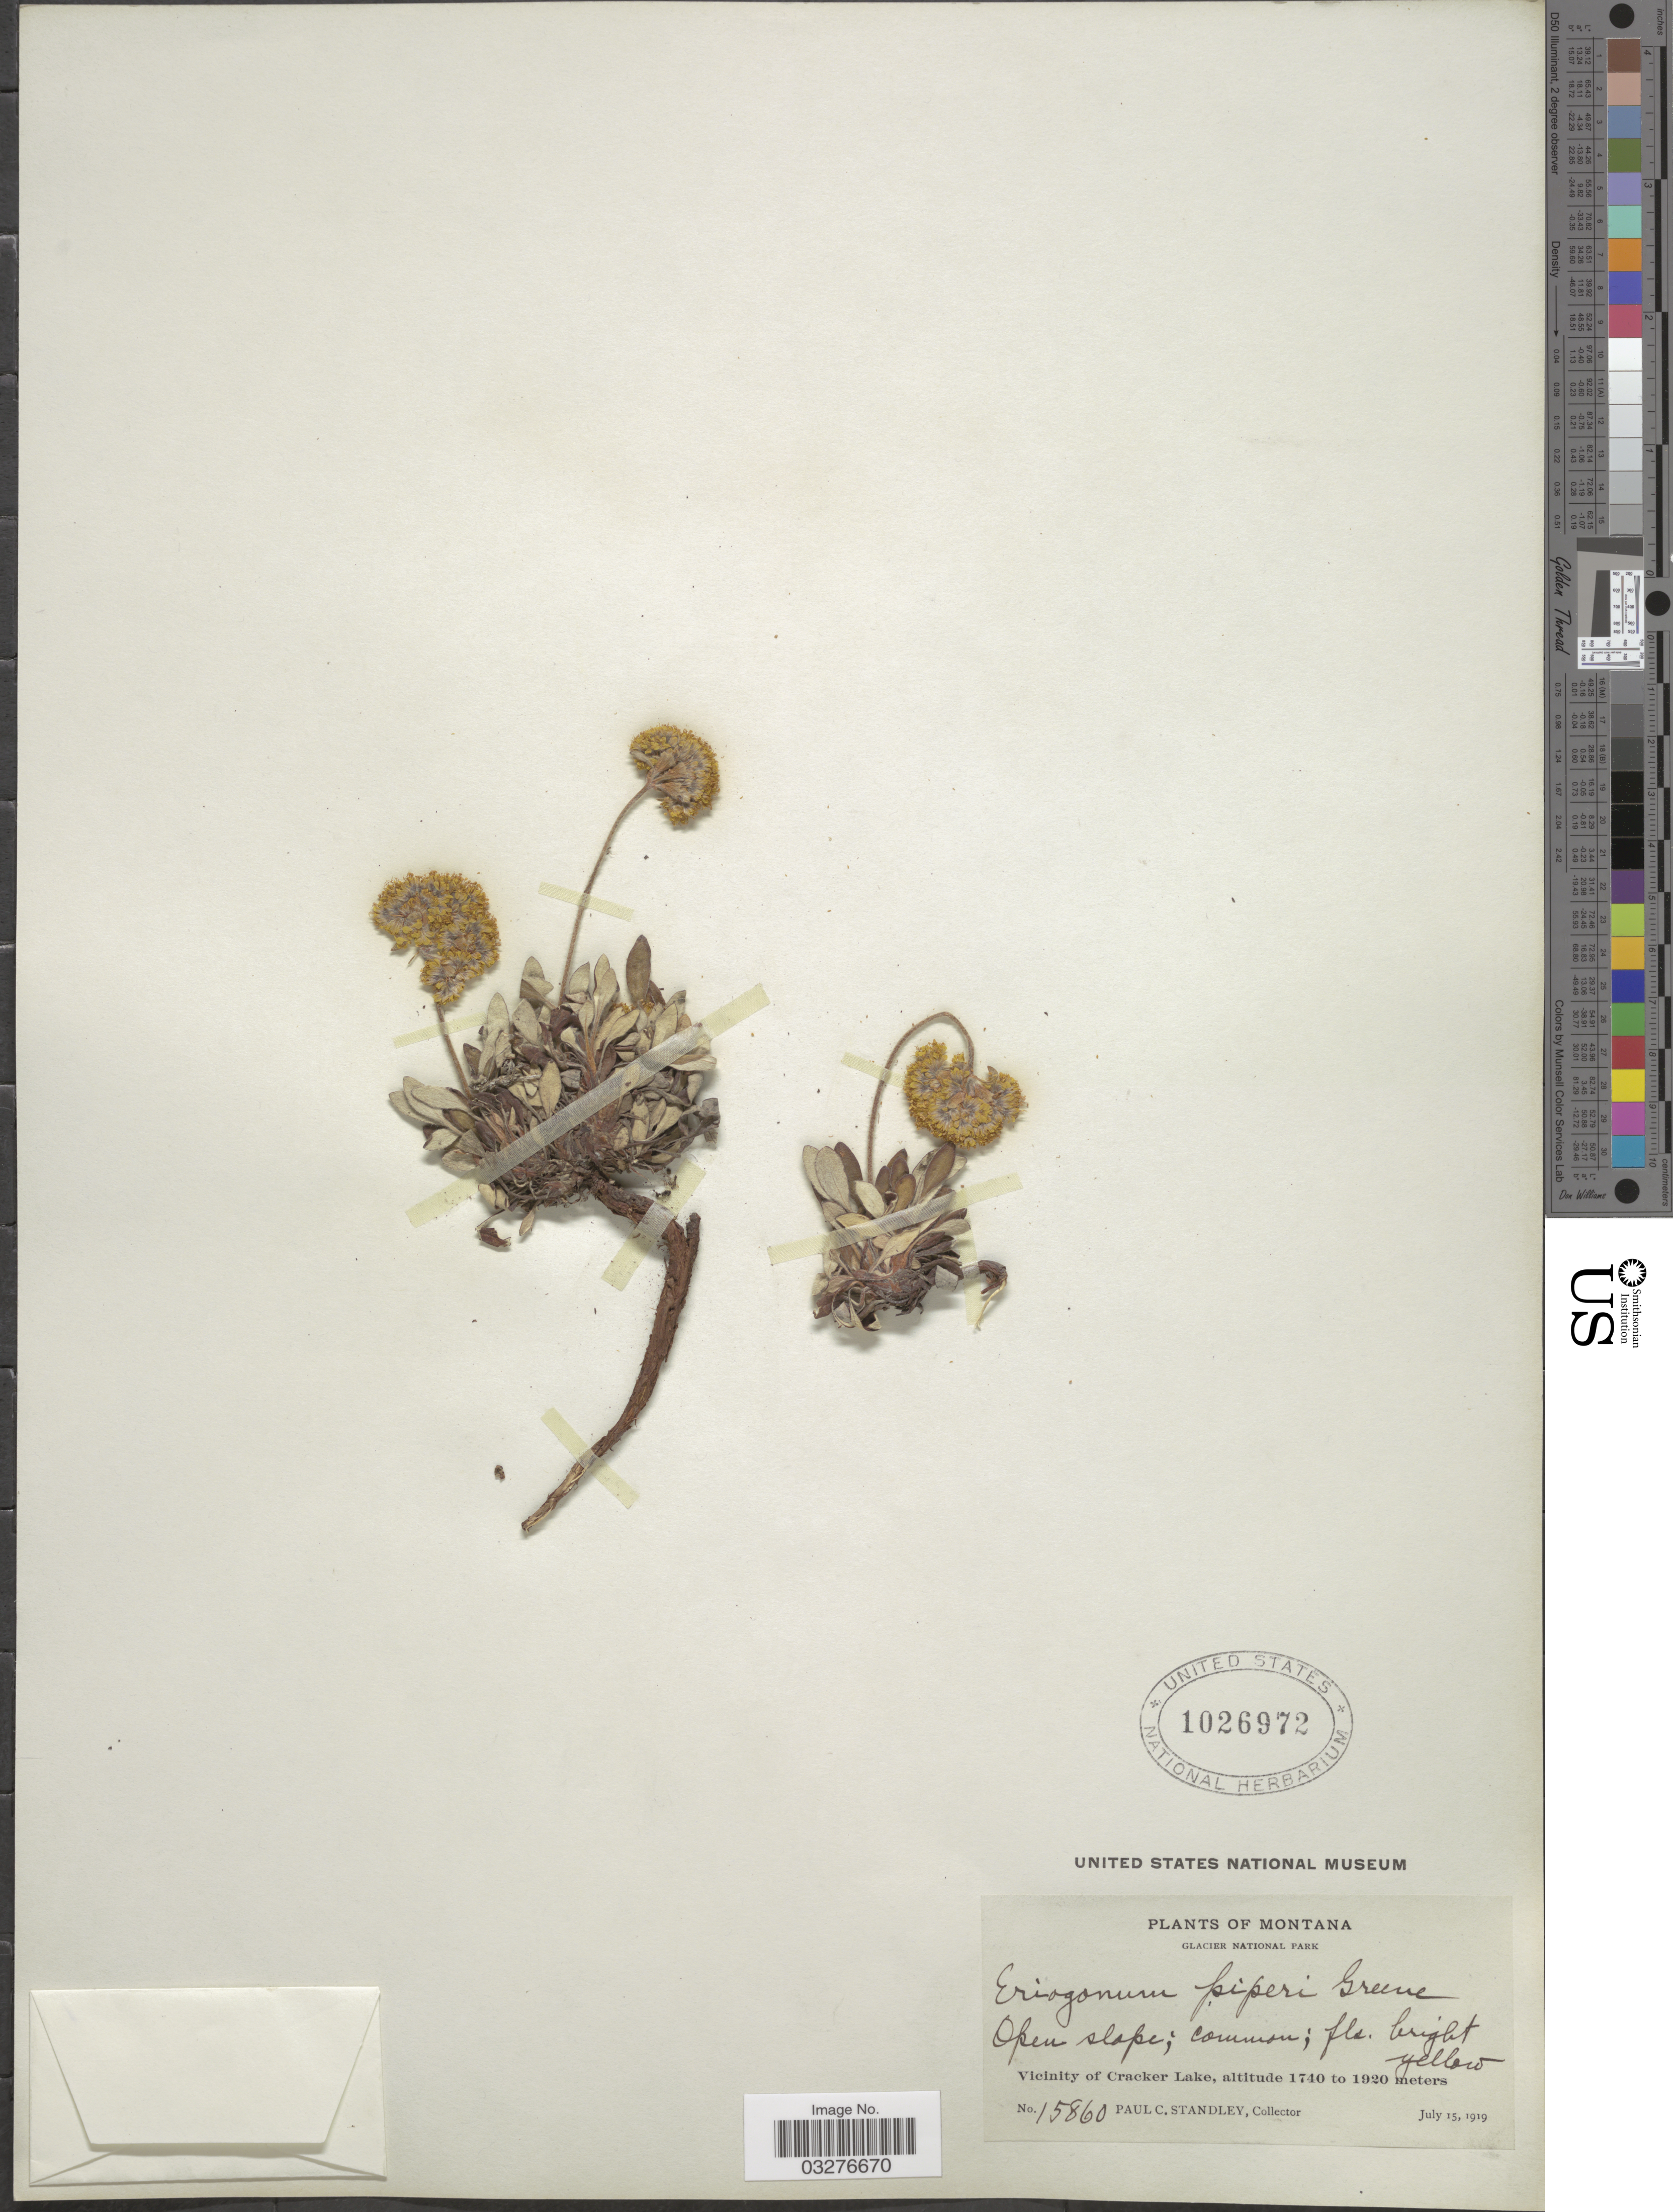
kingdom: Plantae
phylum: Tracheophyta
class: Magnoliopsida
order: Caryophyllales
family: Polygonaceae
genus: Eriogonum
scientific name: Eriogonum flavum var. polyphyllum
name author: (Small) M.E. Jones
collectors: P. C. Standley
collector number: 15860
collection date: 1919-07-15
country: United States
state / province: Montana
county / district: Glacier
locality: Glacier National Park, Vicinity of Cracker Lake.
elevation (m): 1740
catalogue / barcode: US 1026972